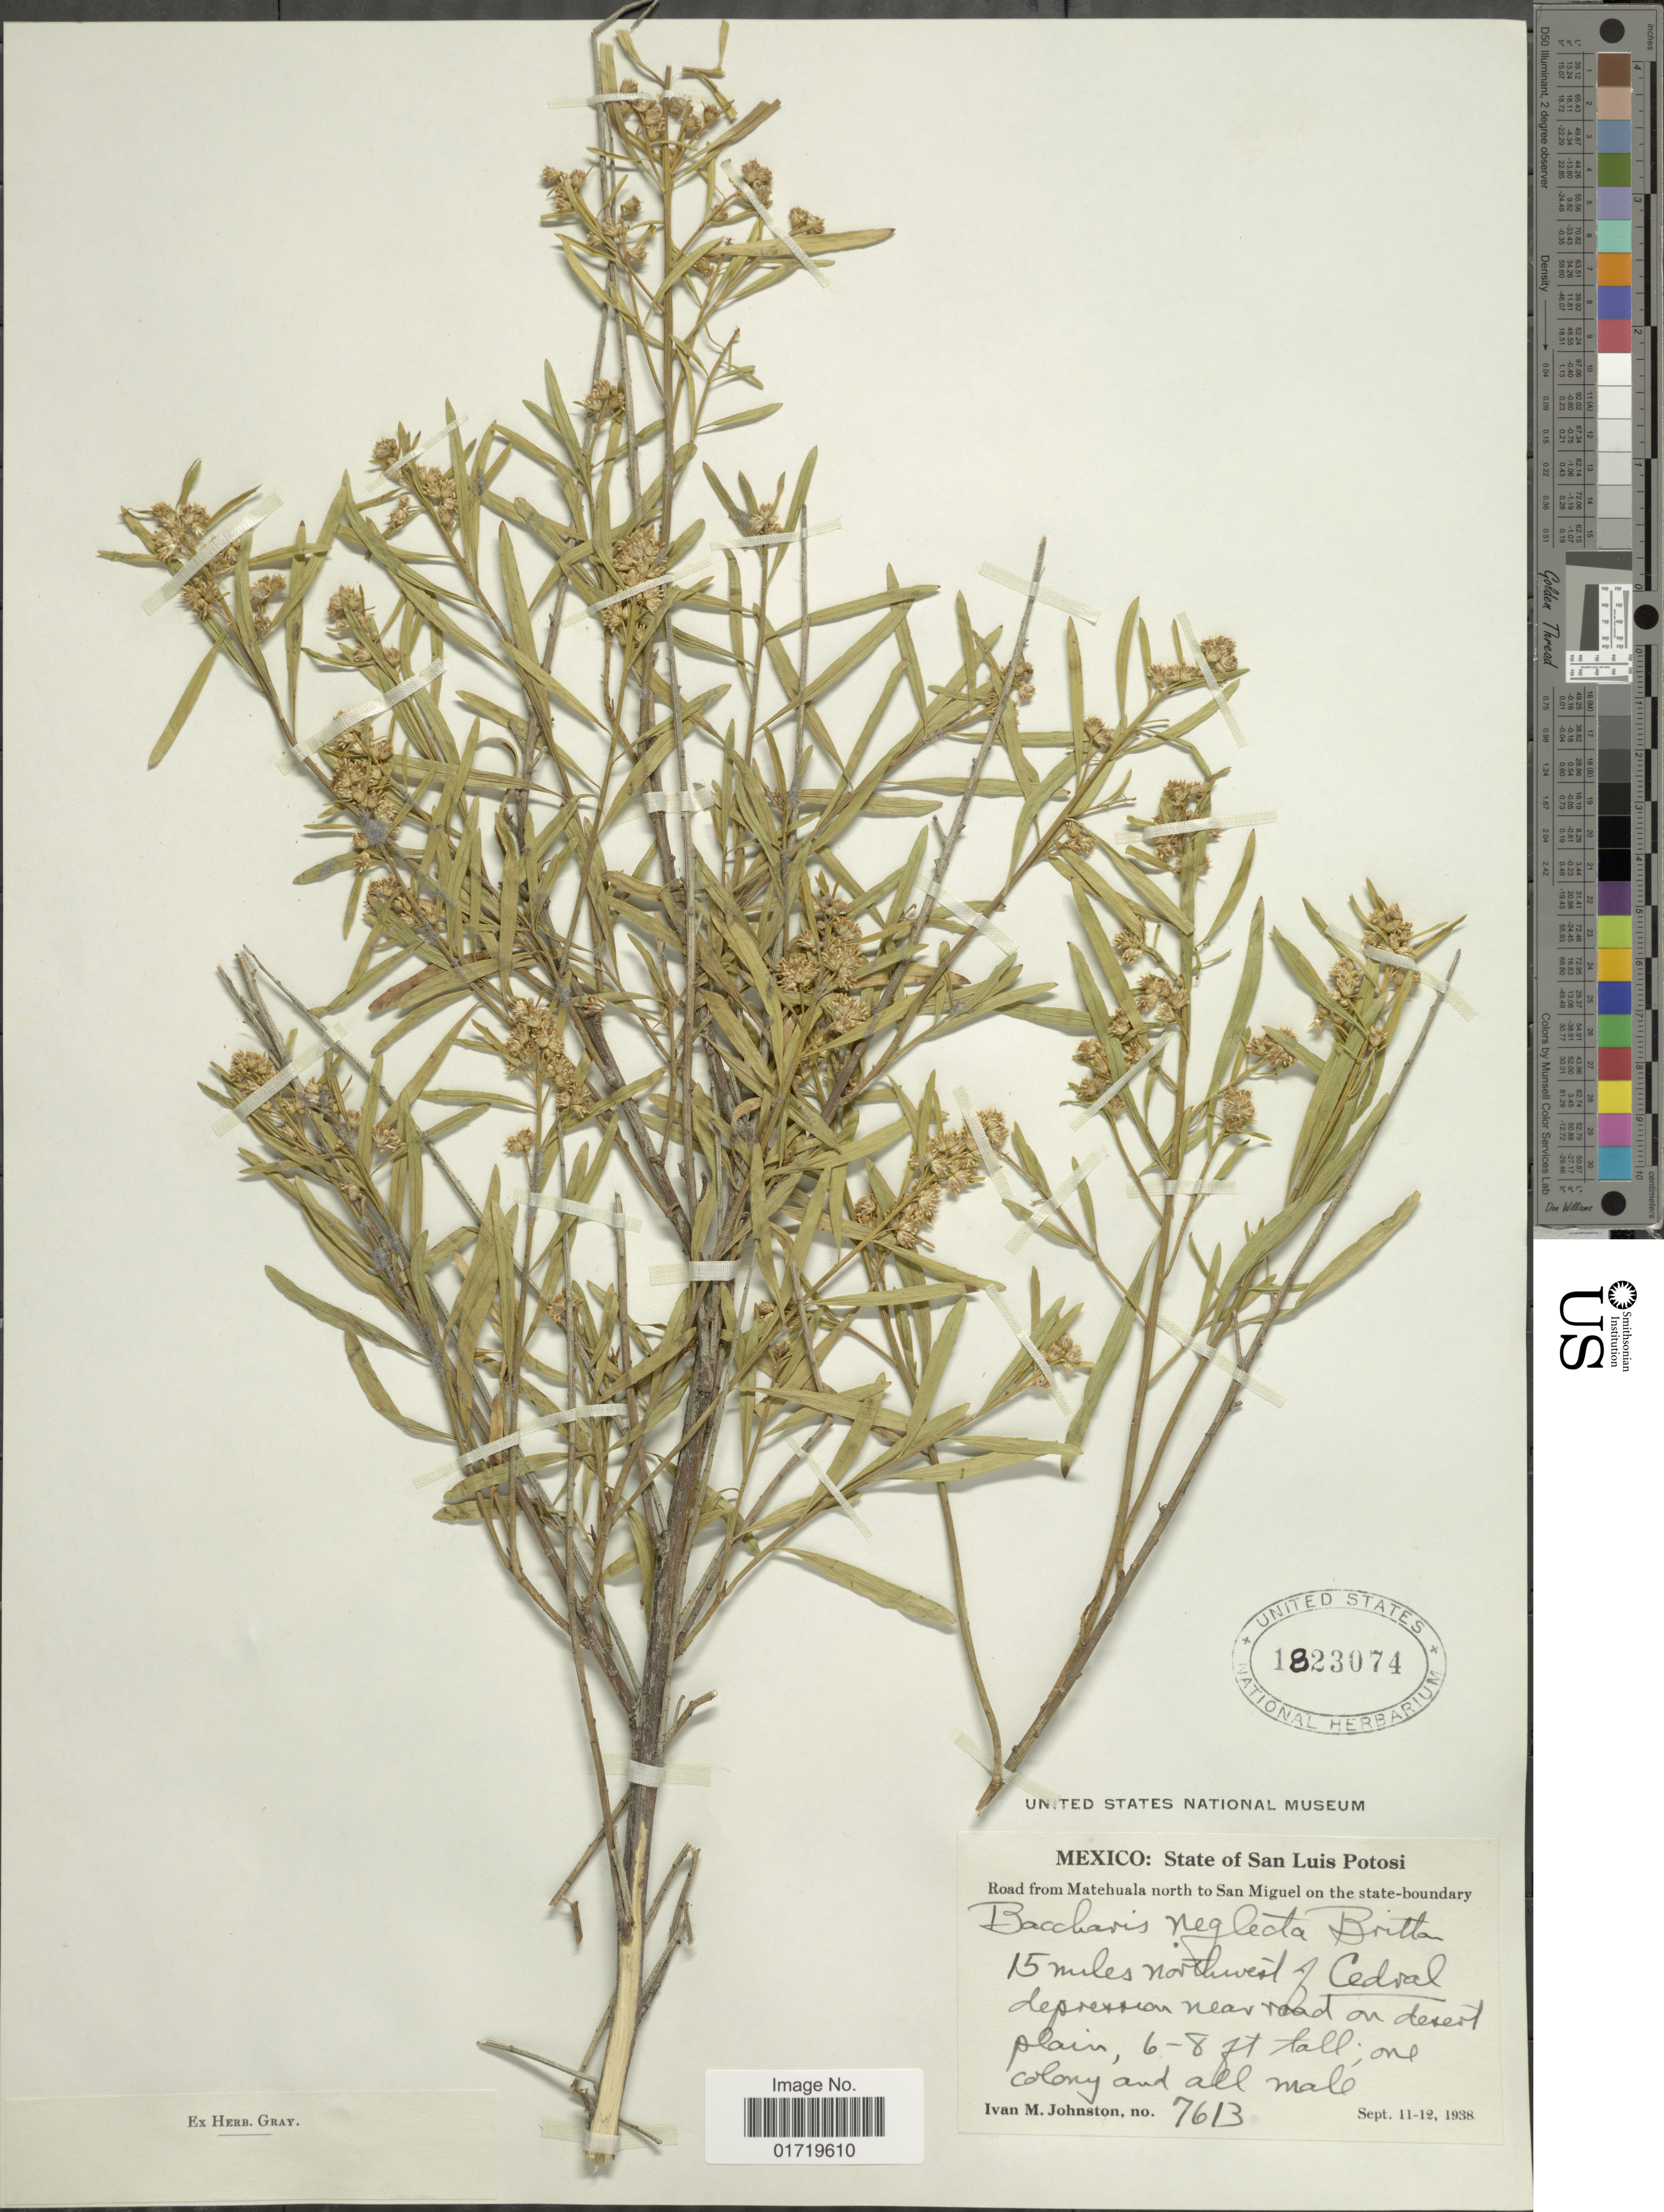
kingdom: Plantae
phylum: Tracheophyta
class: Magnoliopsida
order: Asterales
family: Asteraceae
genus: Baccharis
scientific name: Baccharis neglecta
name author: Britton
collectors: I.M. Johnston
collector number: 7613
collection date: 1938-09-11/1938-09-12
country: Mexico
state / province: San Luis Potosí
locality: State of San Luis Potosi, 15 miles northwest of Cedral depression near road on desert plain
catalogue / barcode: US 1823074